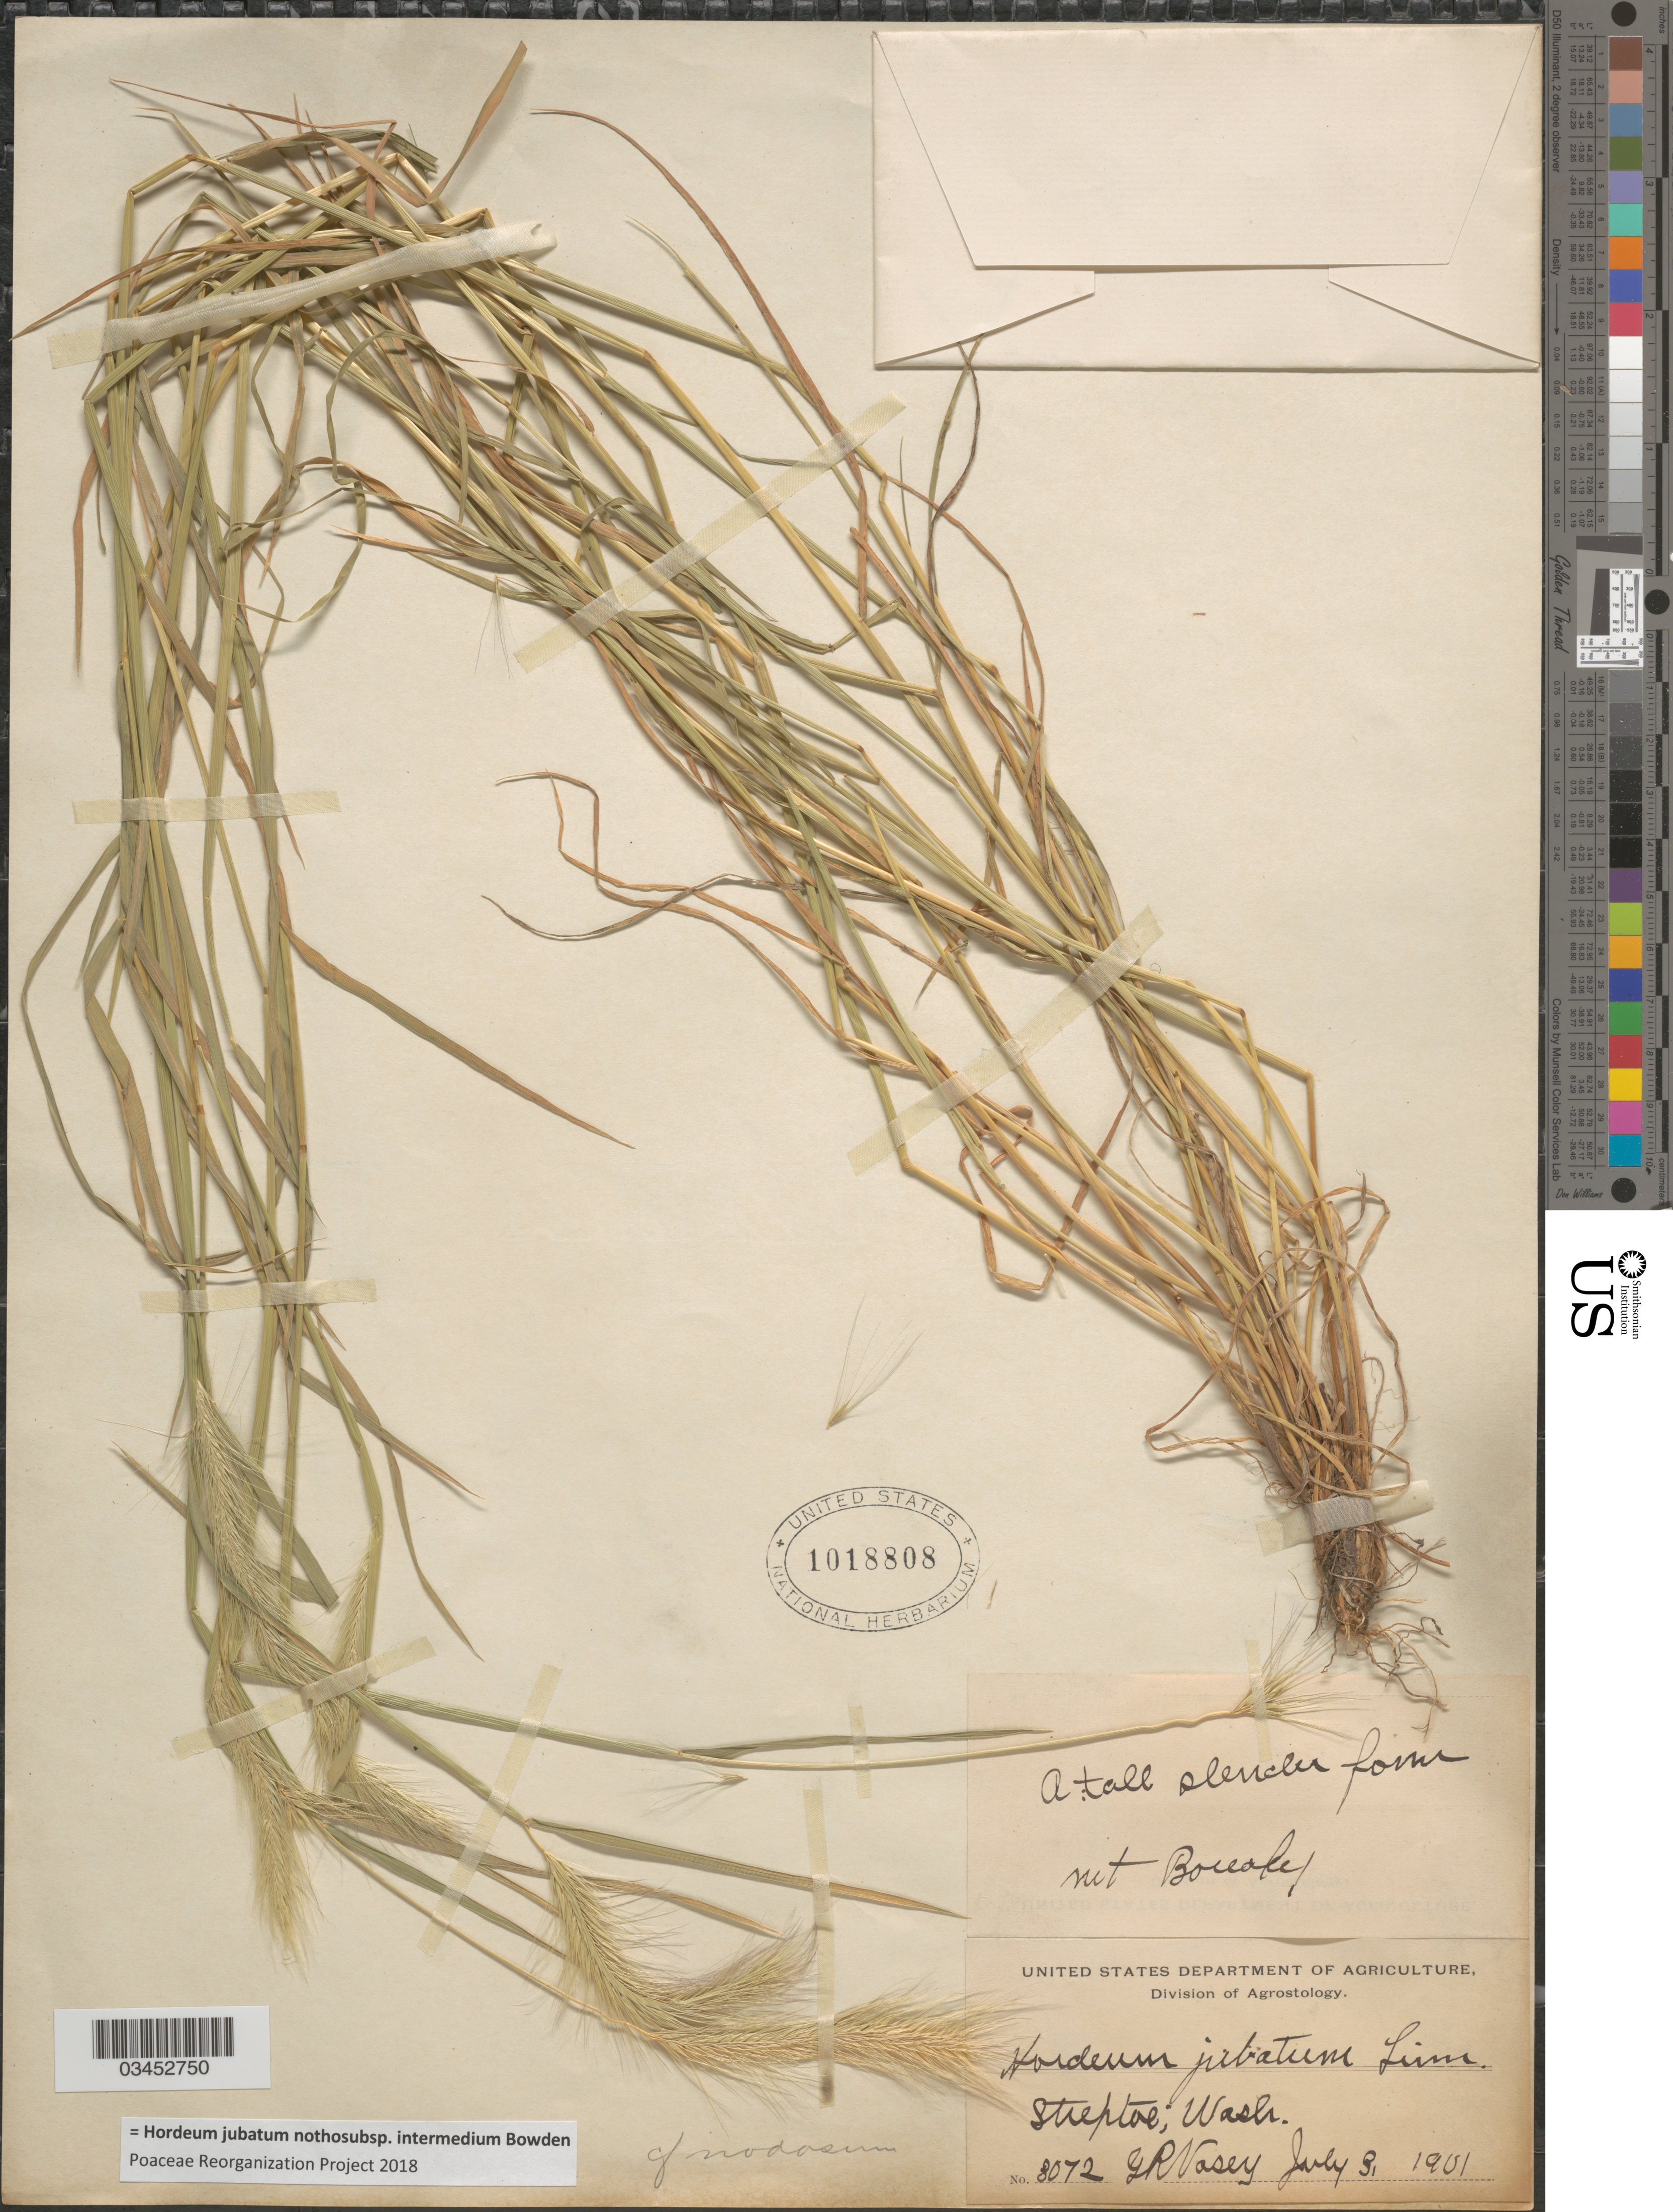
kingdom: Plantae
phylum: Tracheophyta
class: Liliopsida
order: Poales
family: Poaceae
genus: Hordeum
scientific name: Hordeum jubatum nothosubsp. intermedium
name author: Bowden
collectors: G. R. Vasey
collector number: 3072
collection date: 1901-07-03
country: United States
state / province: Washington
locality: Streptoe.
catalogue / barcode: US 1018808